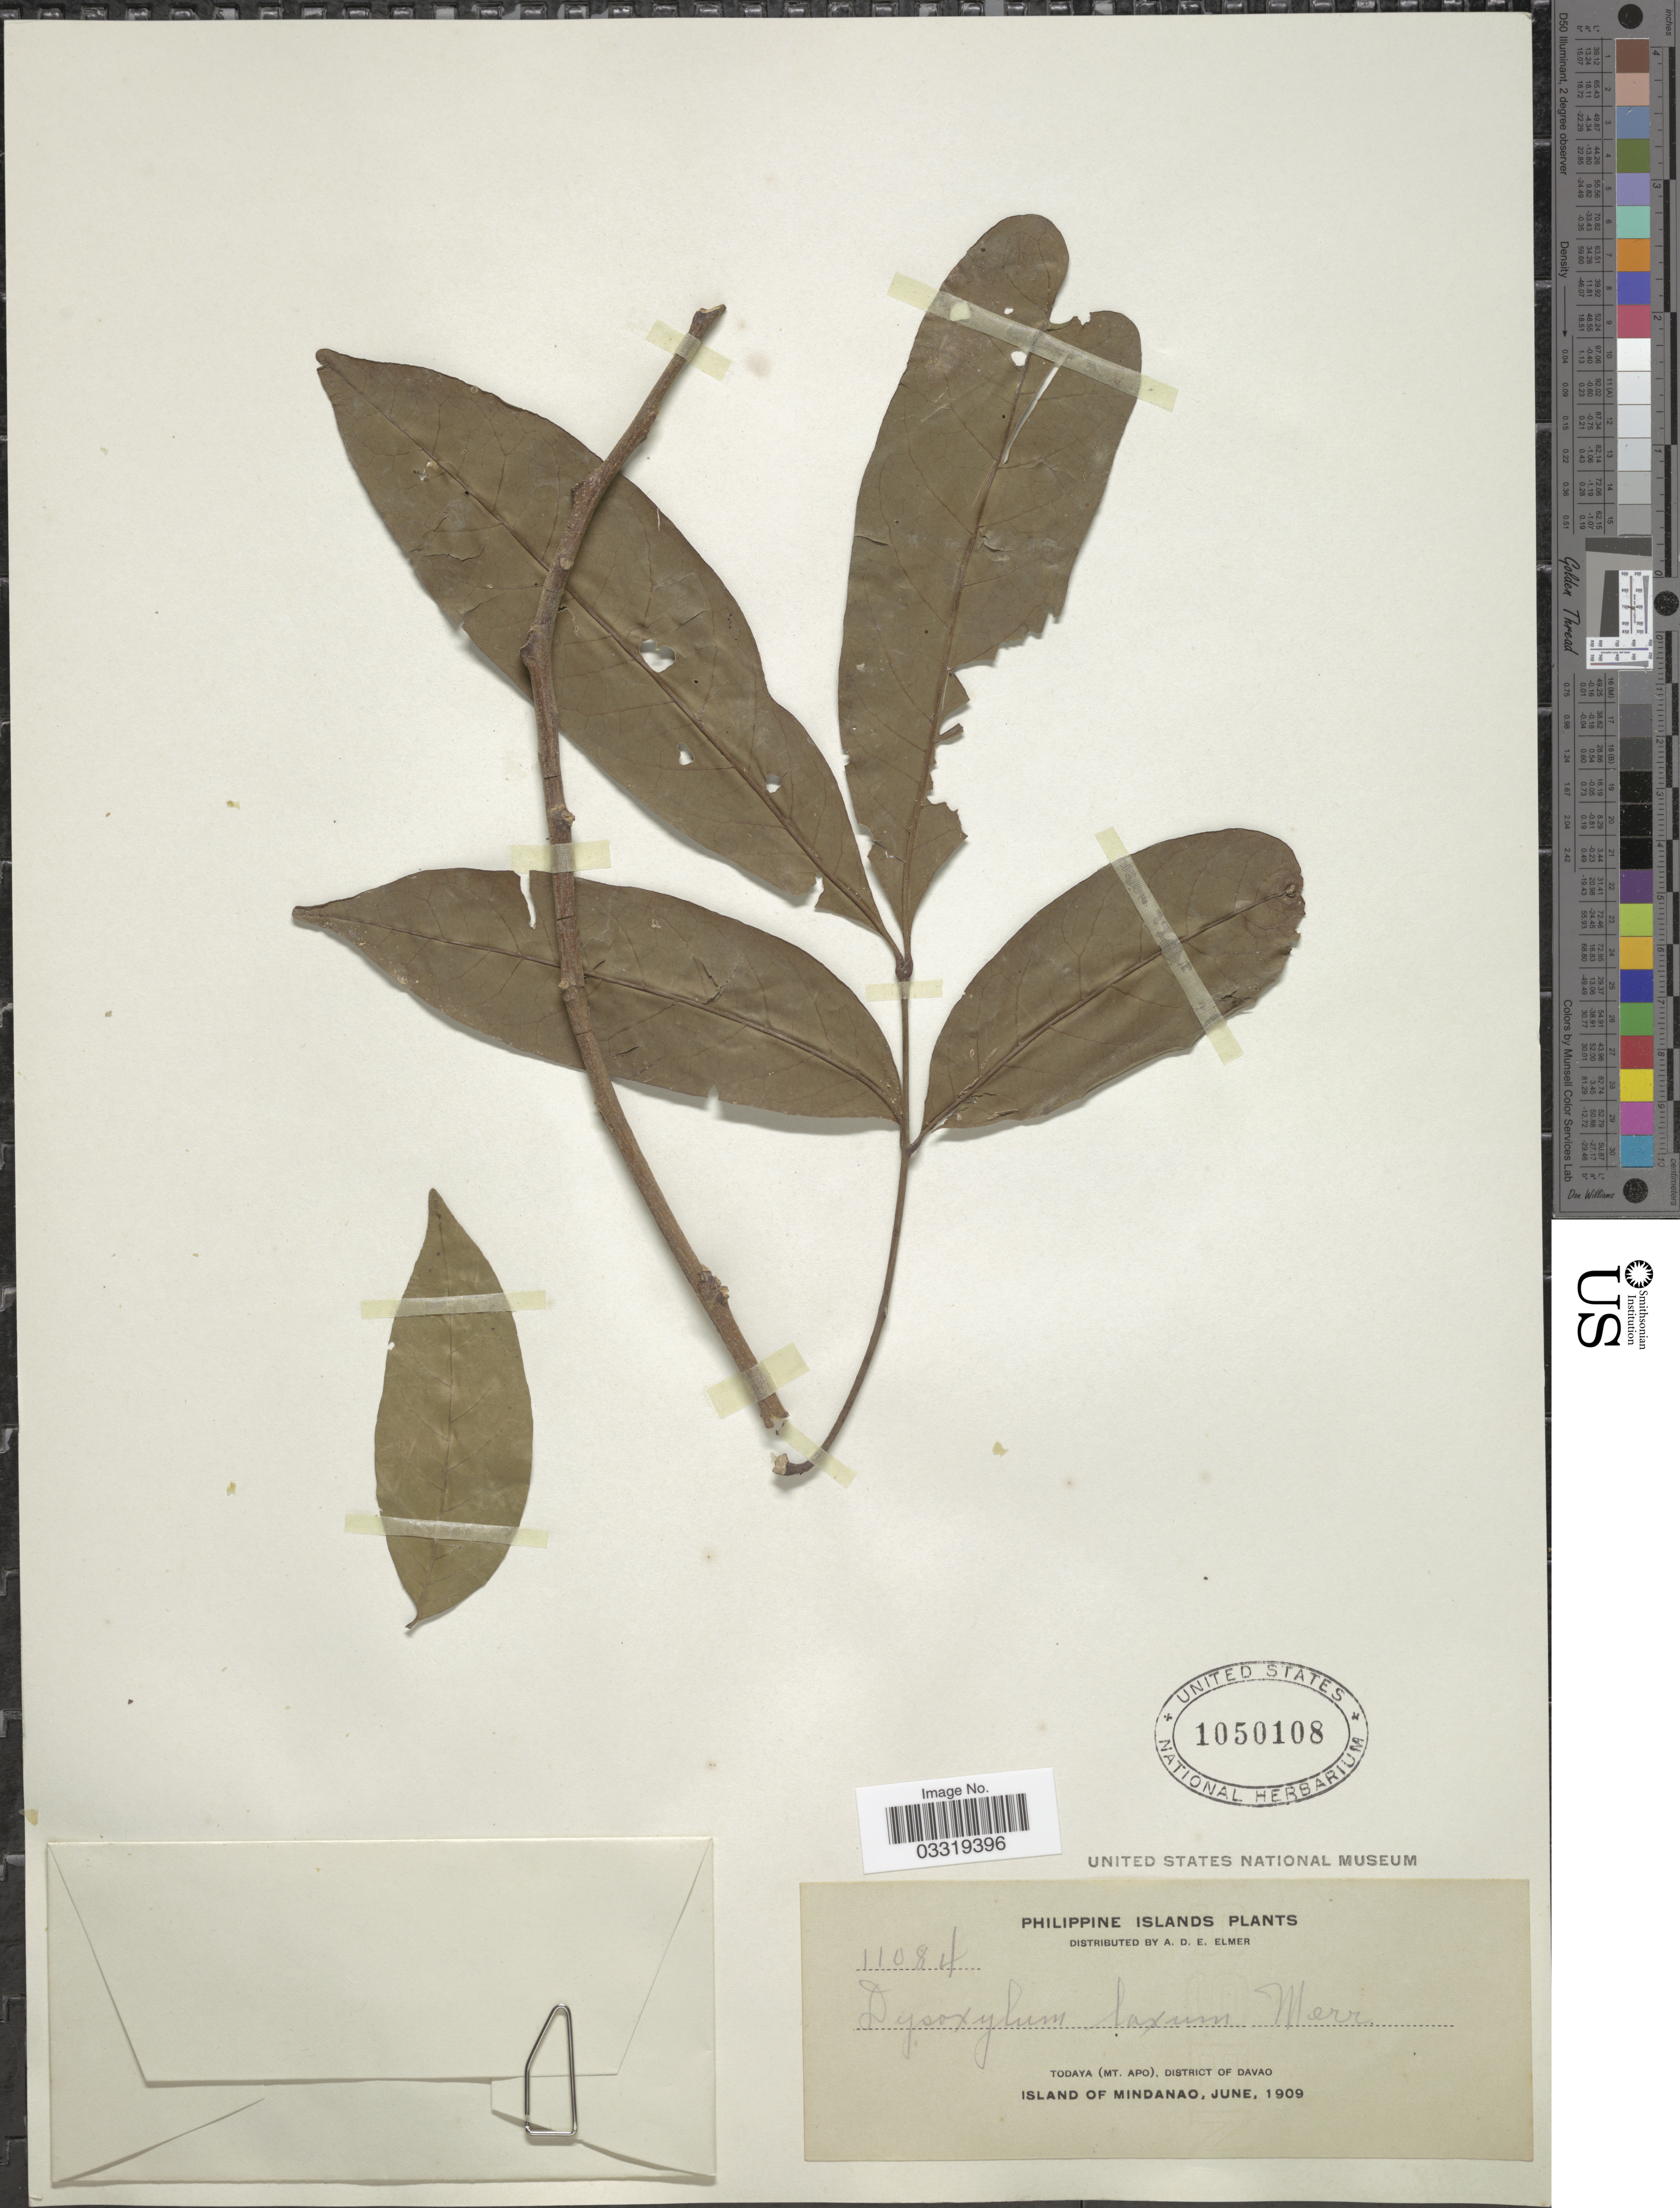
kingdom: Plantae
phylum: Tracheophyta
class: Magnoliopsida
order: Sapindales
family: Meliaceae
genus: Didymocheton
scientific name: Didymocheton pauciflorus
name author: (Merr.) Mabb.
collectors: A. D. E. Elmer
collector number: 11084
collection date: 1909-06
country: Philippines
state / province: Davao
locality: Todaya (Mt. Apo), District of Davao, Island of Mindanao.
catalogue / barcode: US 1050108